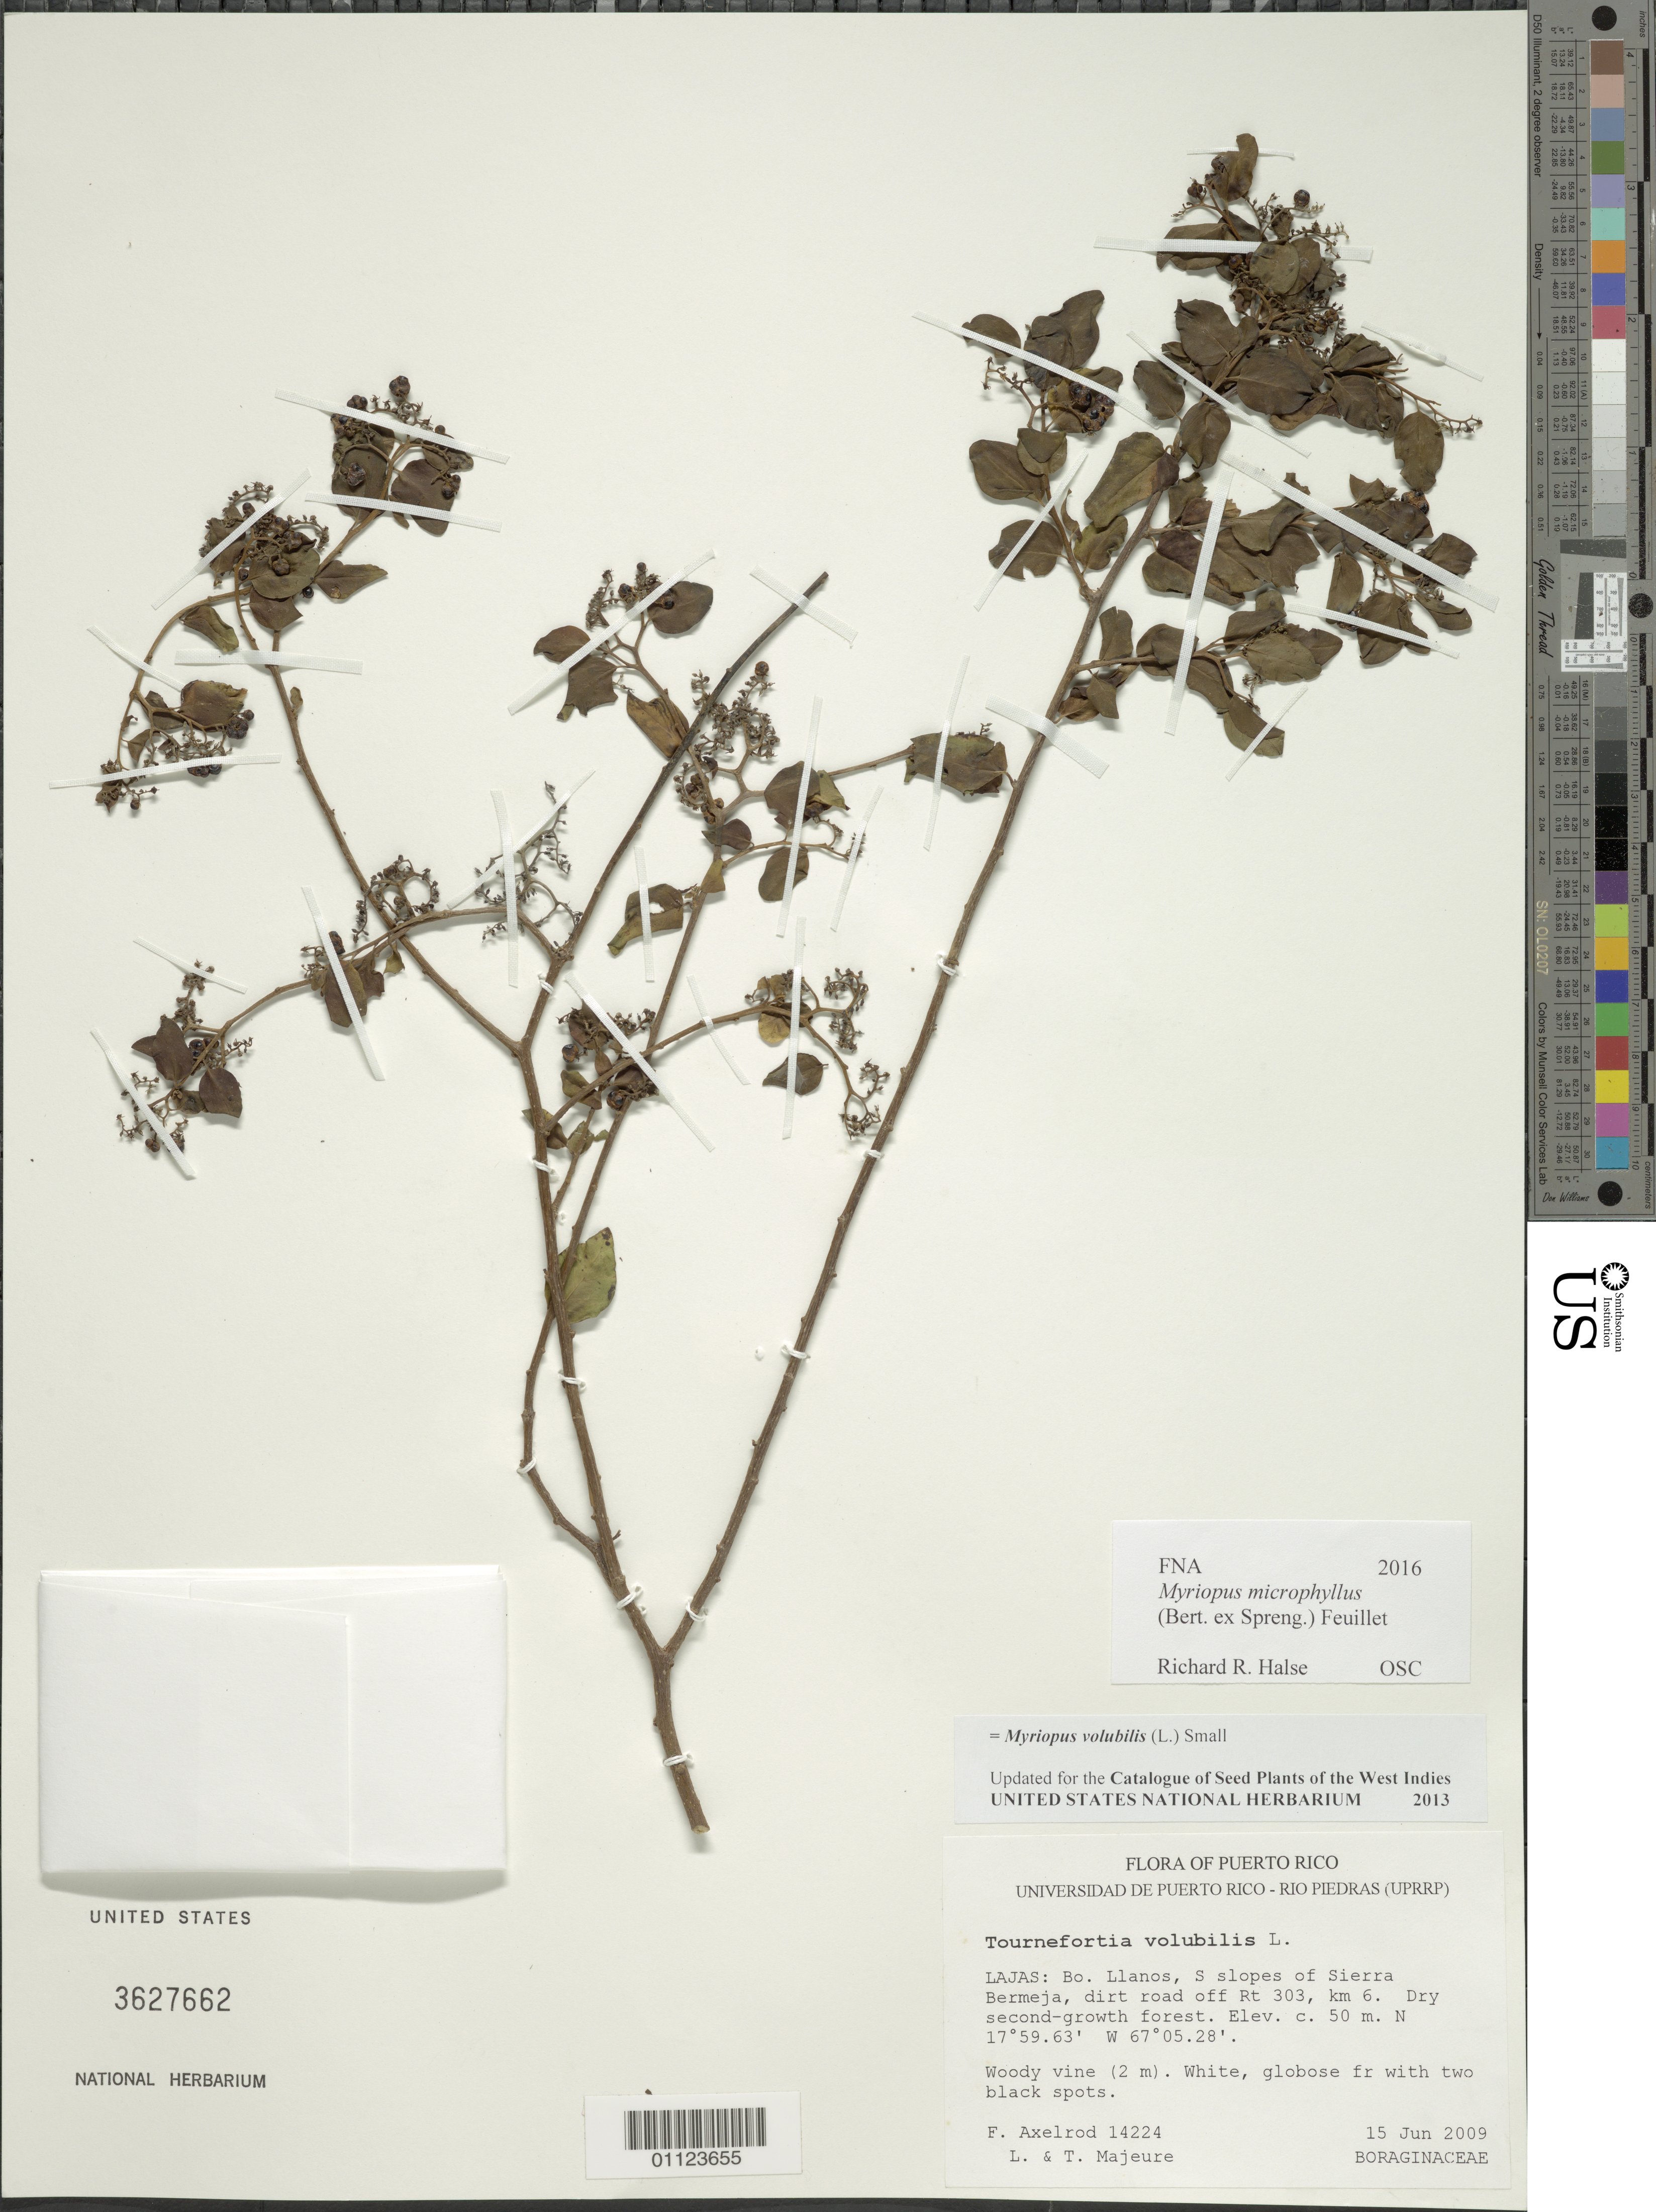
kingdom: Plantae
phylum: Tracheophyta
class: Magnoliopsida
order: Boraginales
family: Heliotropiaceae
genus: Myriopus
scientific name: Myriopus microphyllus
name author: (Bertero ex Spreng.) Feuillet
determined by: Halse, R. R.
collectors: F. S. Axelrod, L. Majeure & T. Majeure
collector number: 14224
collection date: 2009-06-15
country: Puerto Rico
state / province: Lajas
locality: Bo. Llanos, S slopes of Sierra Bermeja, dirt road off Rt. 303, km 6.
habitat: Dry second-growth forest.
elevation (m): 50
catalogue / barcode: US 3627662